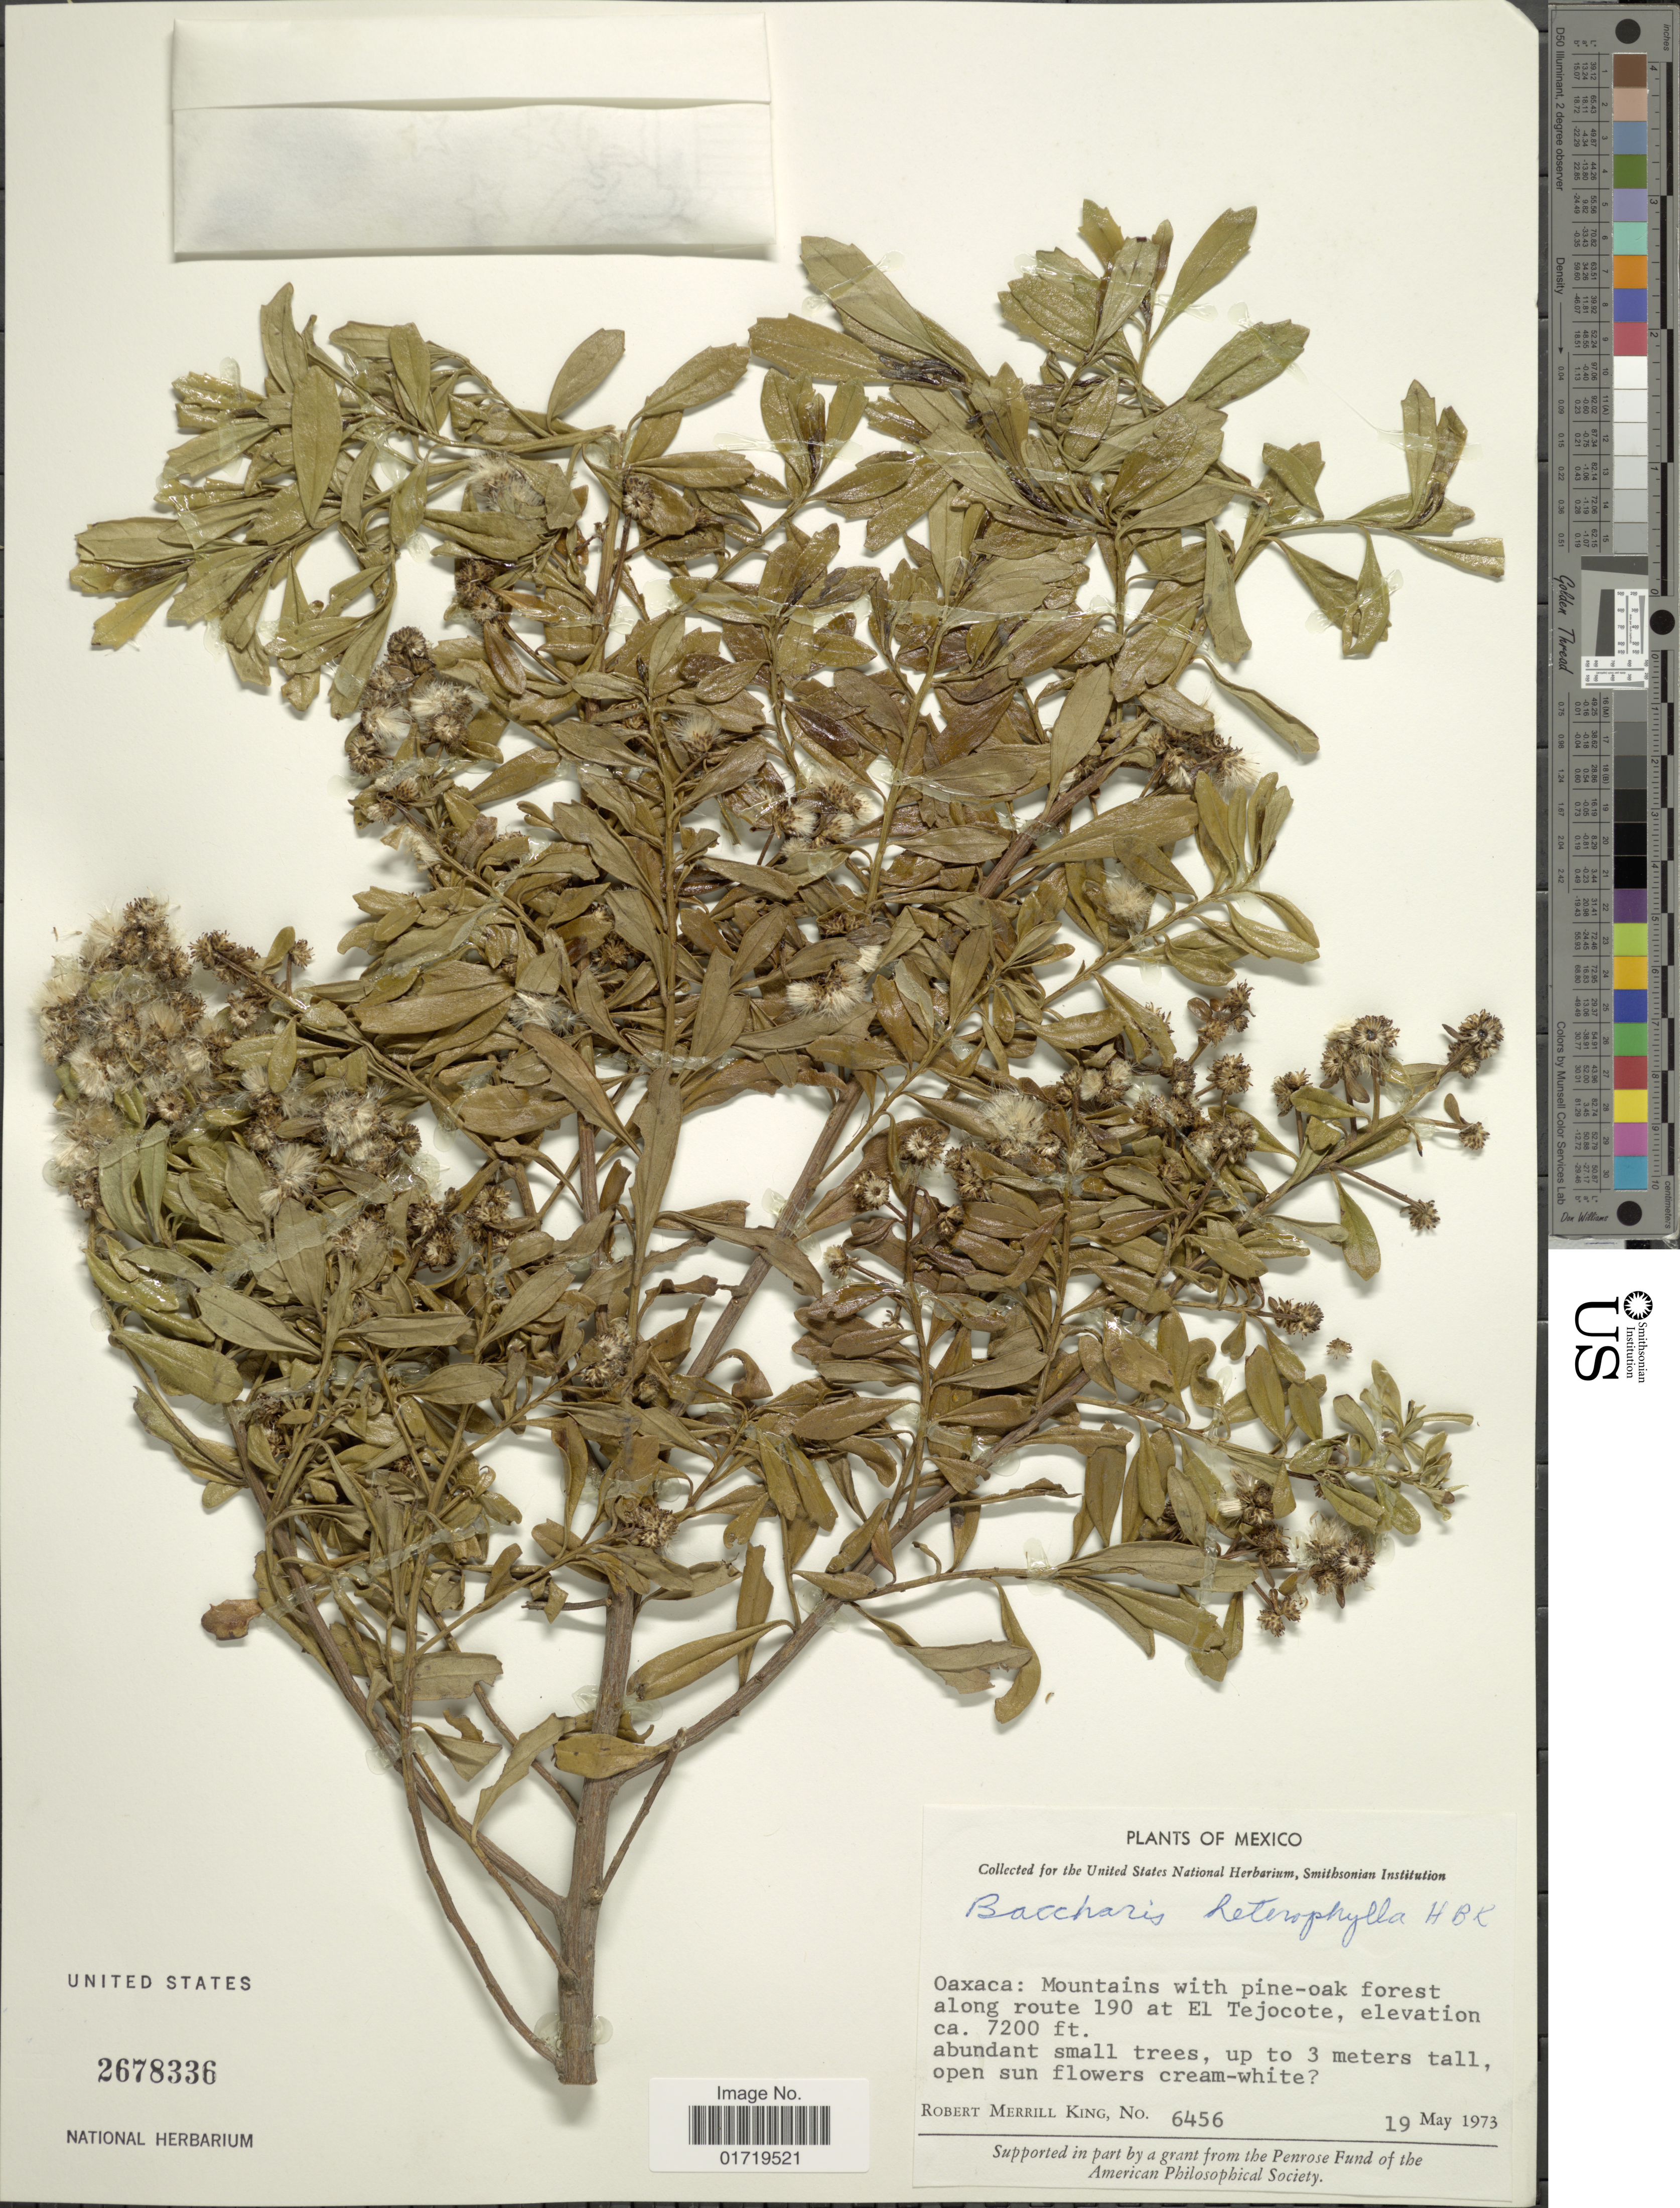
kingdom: Plantae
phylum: Tracheophyta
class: Magnoliopsida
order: Asterales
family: Asteraceae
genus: Baccharis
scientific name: Baccharis heterophylla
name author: Kunth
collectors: R. M. King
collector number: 6456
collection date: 1973-05-19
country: Mexico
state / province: Oaxaca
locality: Oaxaca: Mountains with pine-oak forest along route 190 at El Tejocote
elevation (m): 2195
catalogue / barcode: US 2678336